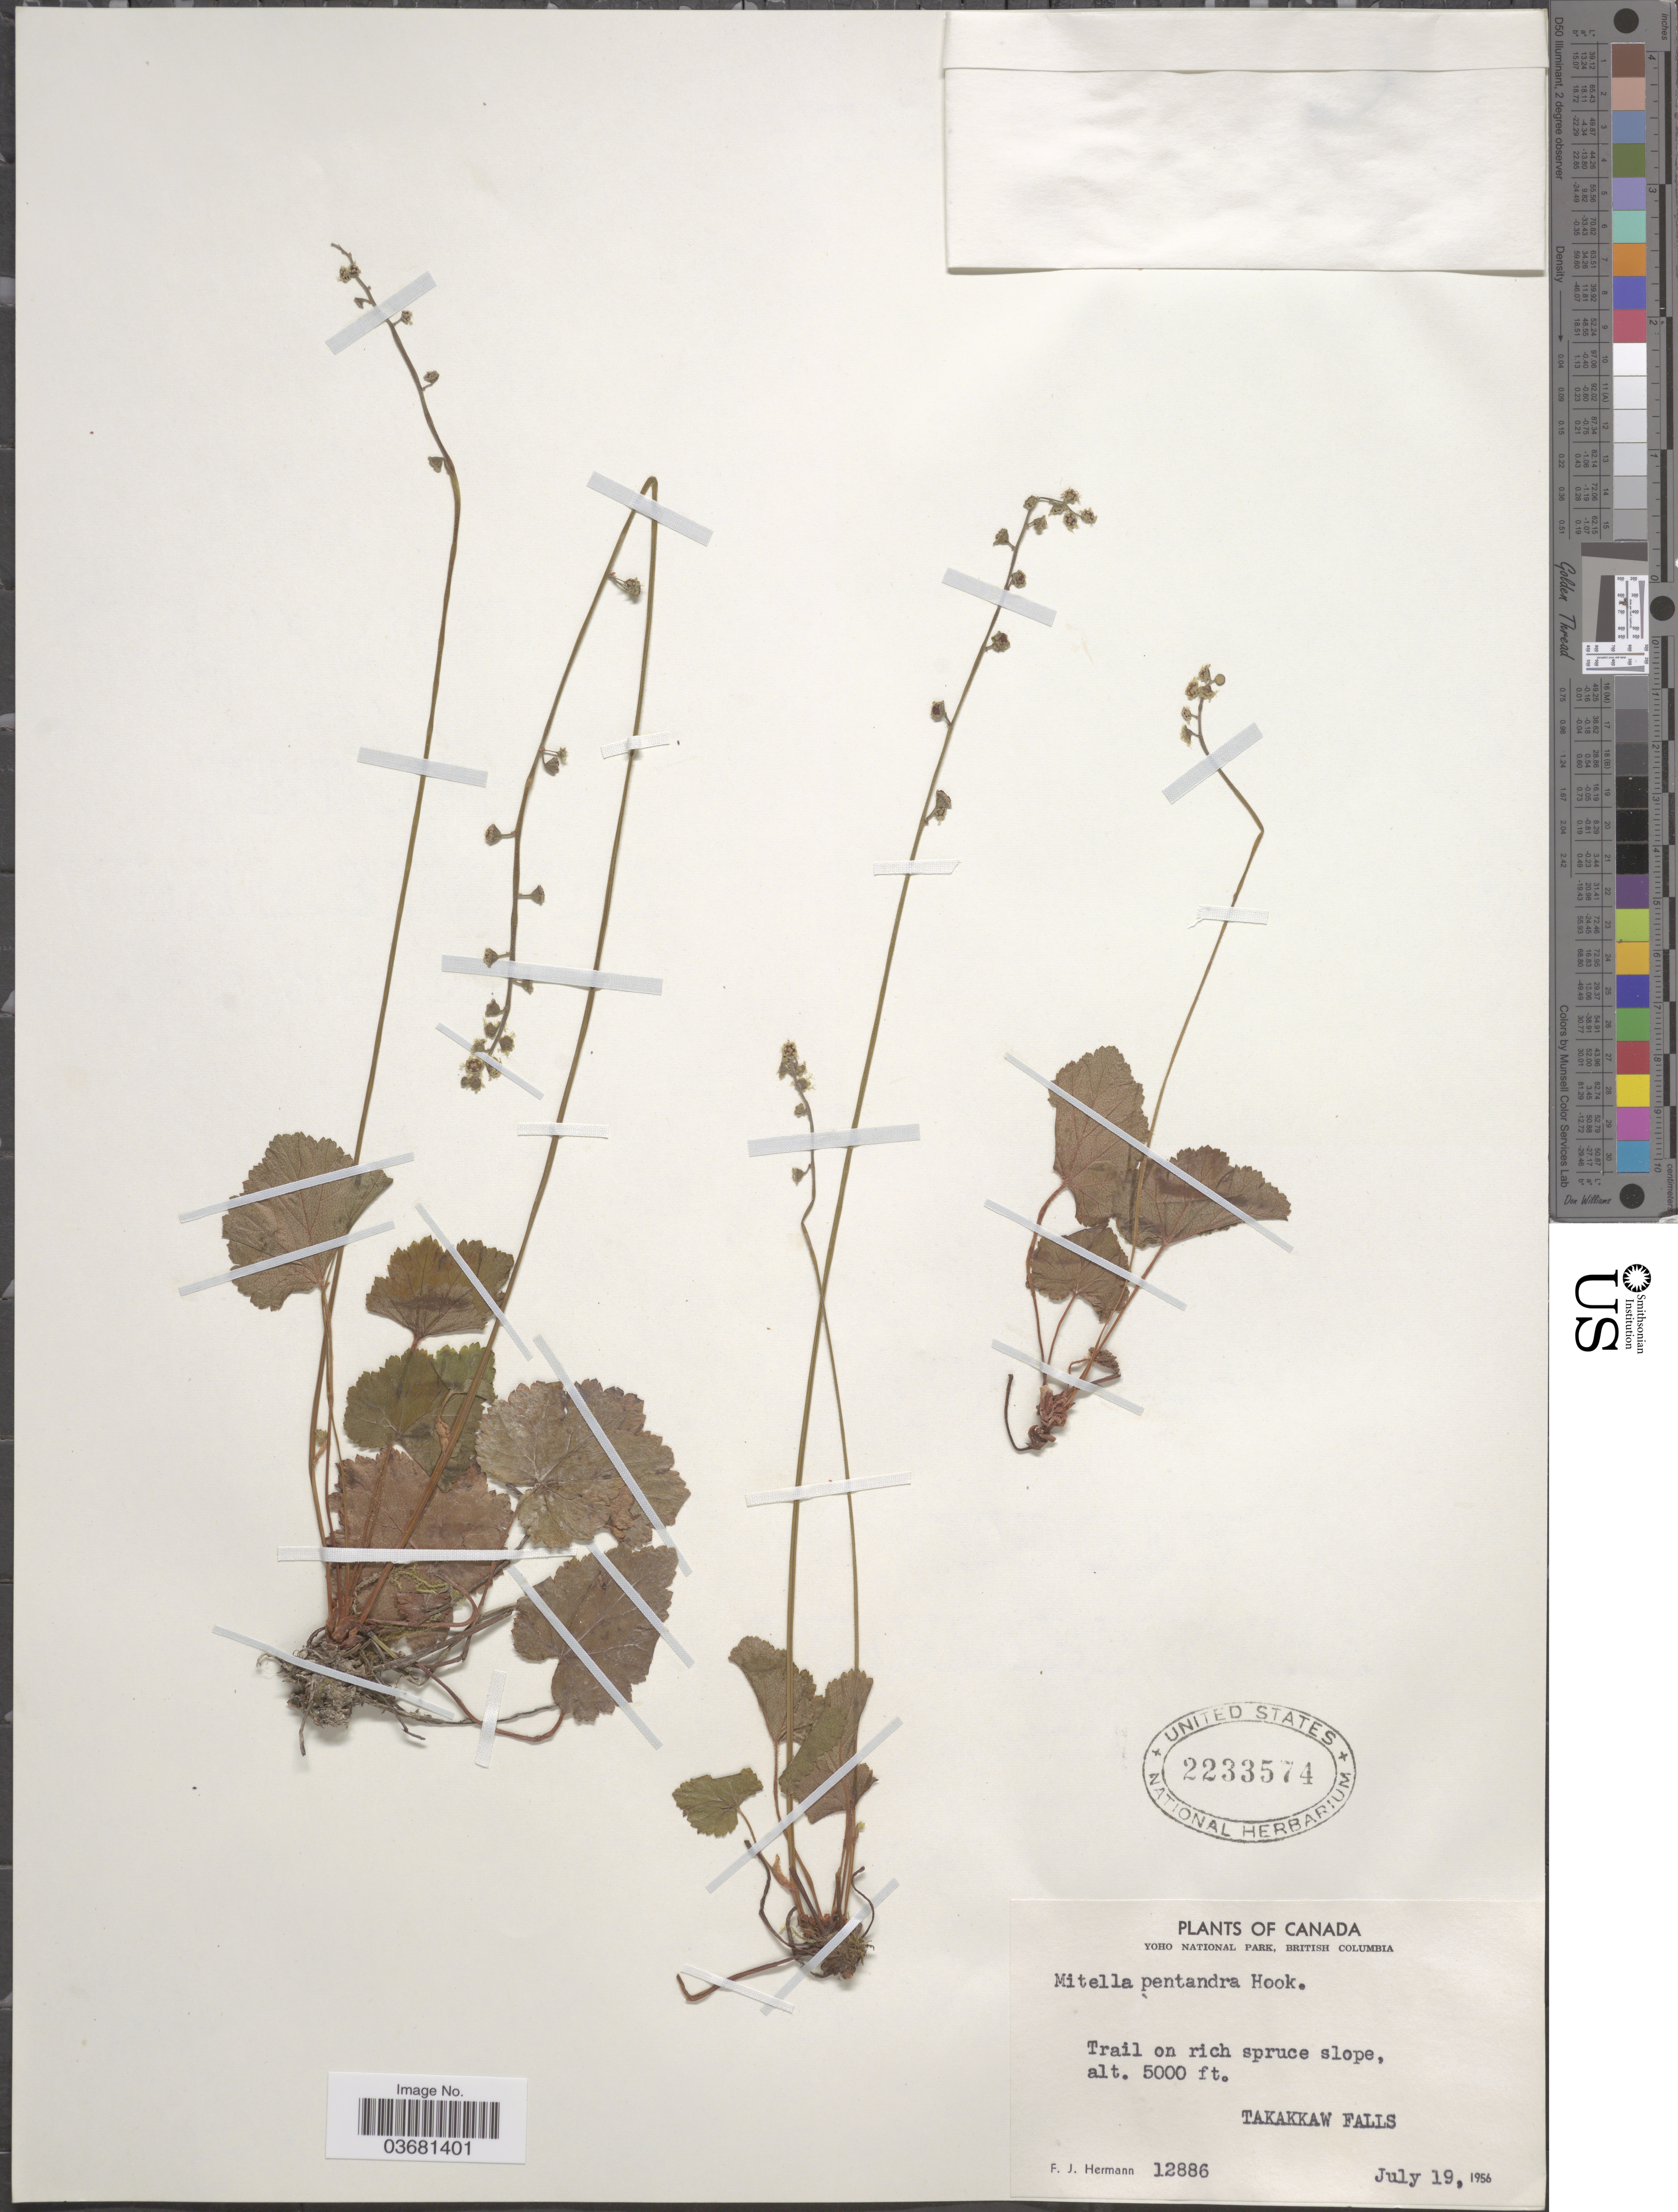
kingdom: Plantae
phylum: Tracheophyta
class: Magnoliopsida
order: Saxifragales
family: Saxifragaceae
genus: Mitella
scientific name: Mitella pentandra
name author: Hook.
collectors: F. J. Hermann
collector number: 12886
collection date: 1956-07-19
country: Canada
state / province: British Columbia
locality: Yoho National Park. Takakkaw Falls.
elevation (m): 1524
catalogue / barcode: US 2233574